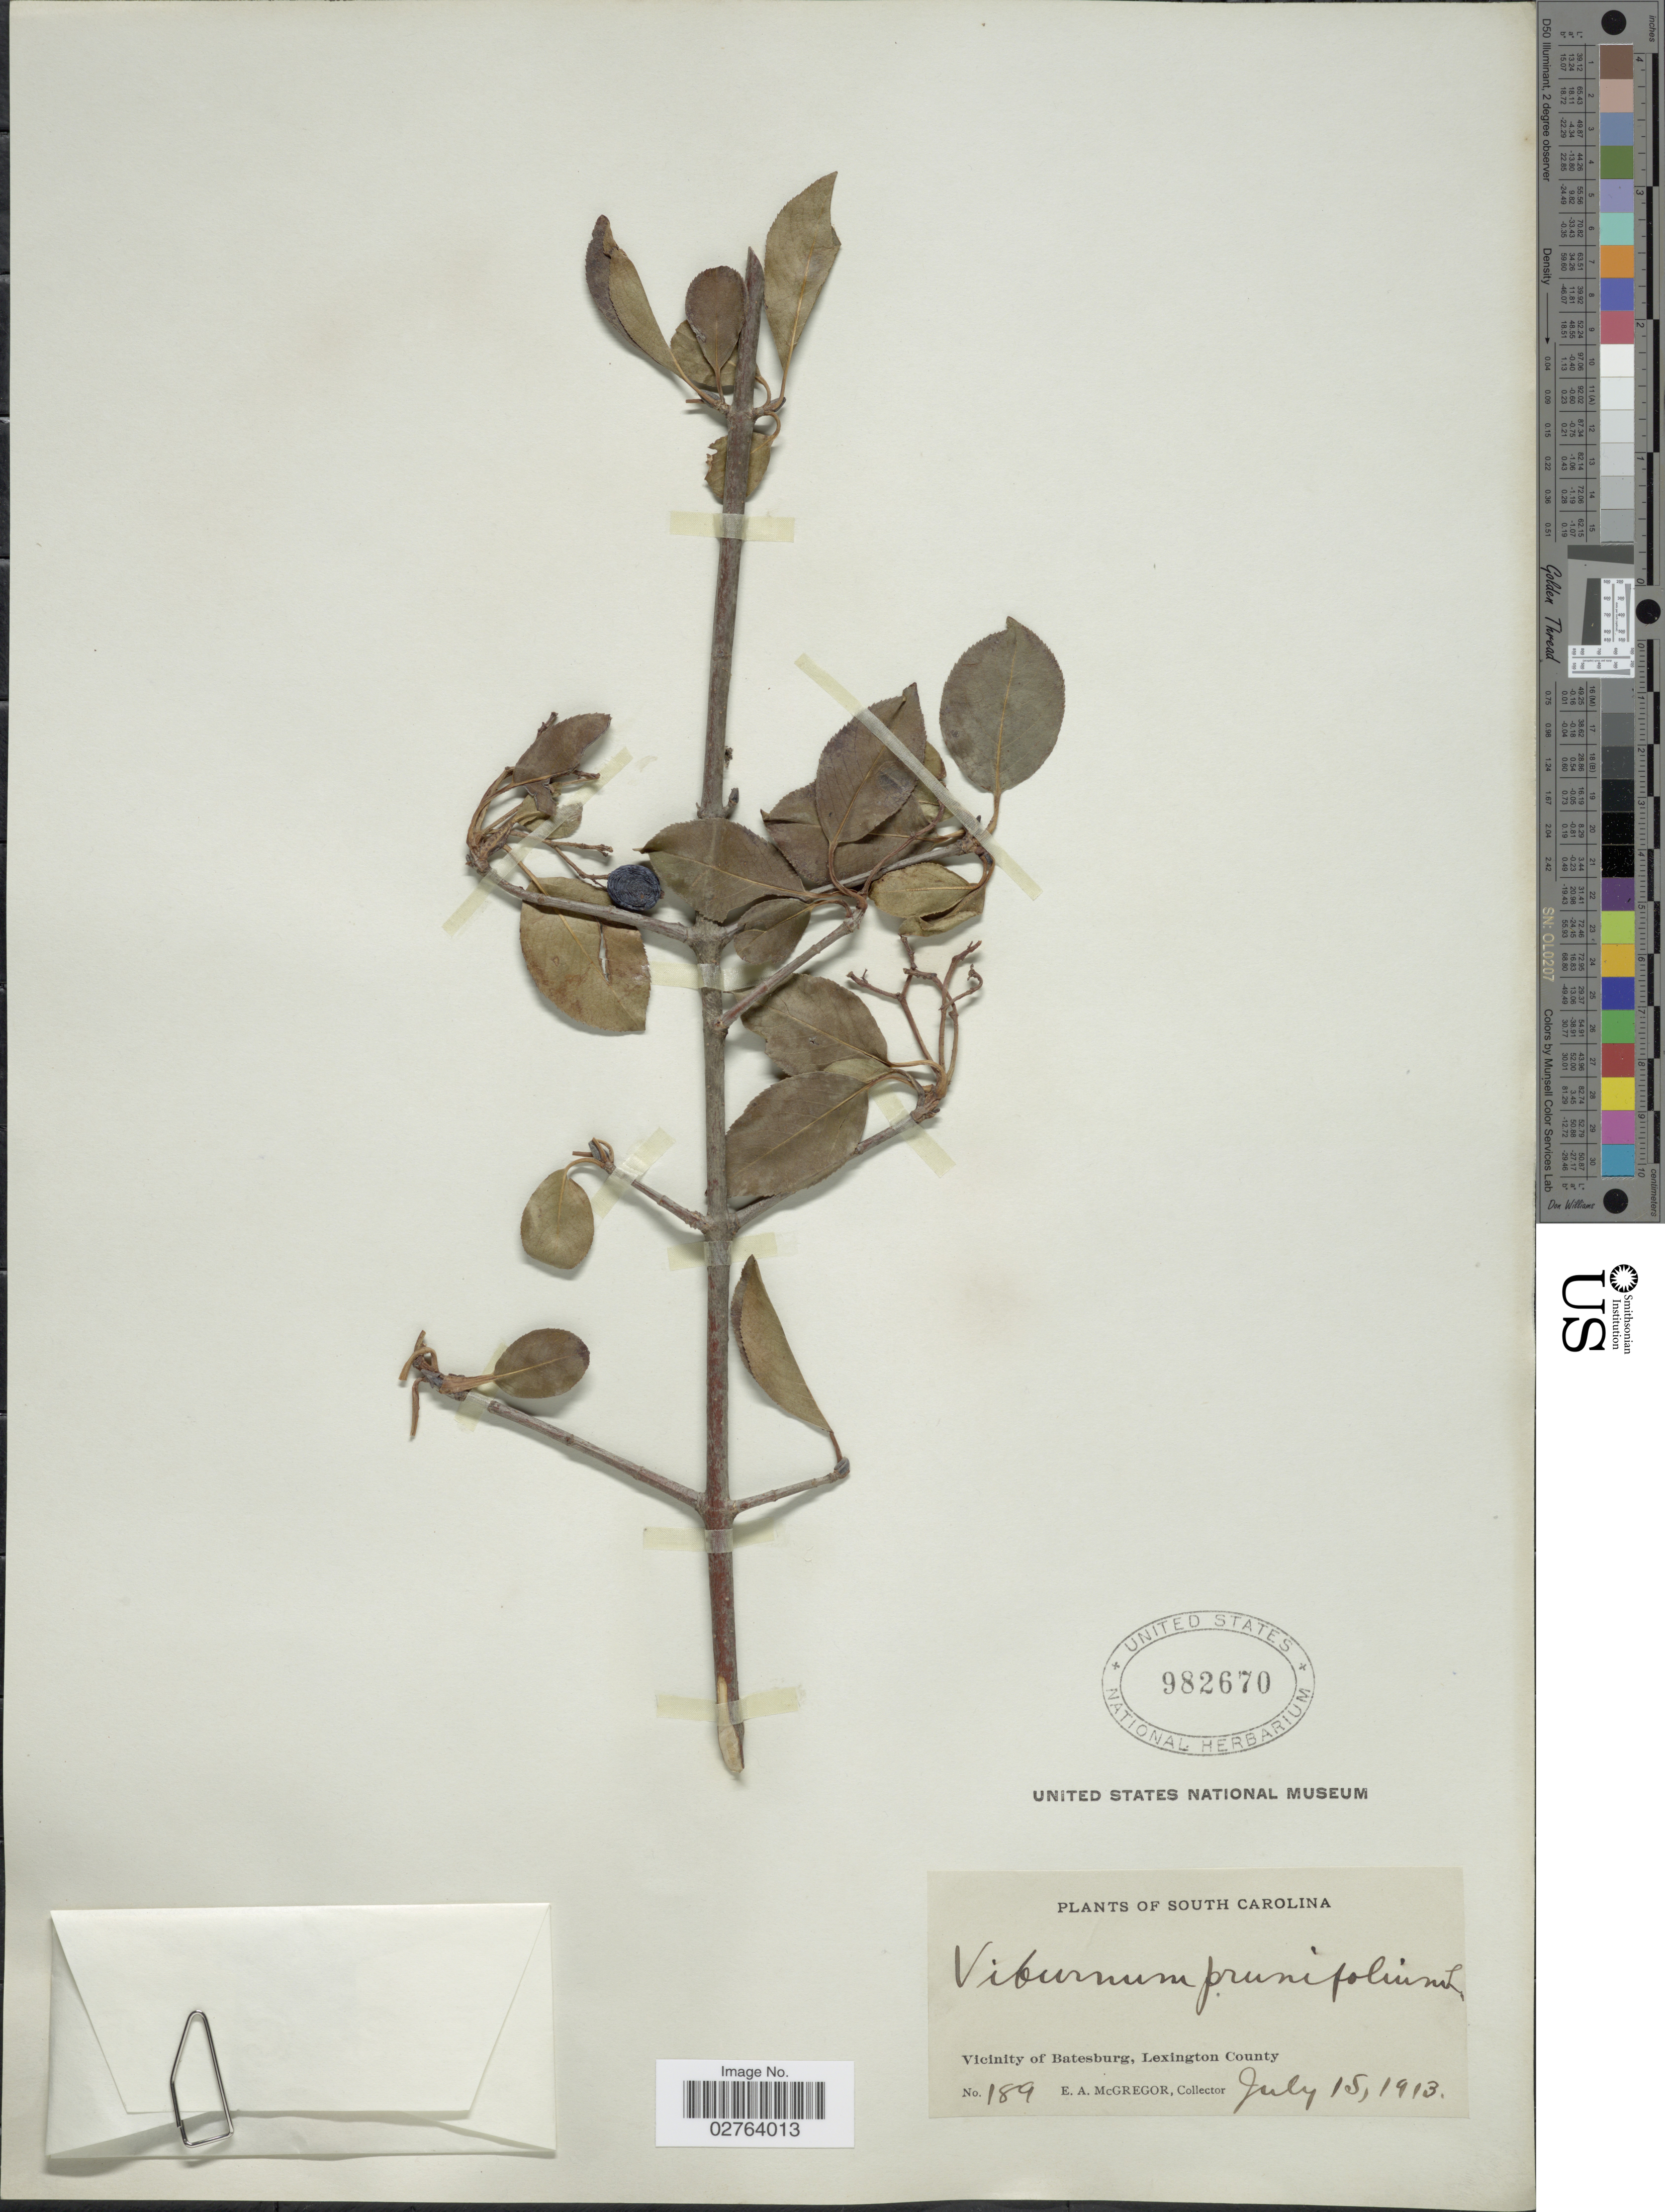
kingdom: Plantae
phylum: Tracheophyta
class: Magnoliopsida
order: Dipsacales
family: Viburnaceae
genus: Viburnum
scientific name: Viburnum prunifolium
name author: L.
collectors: E. A. McGregor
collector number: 189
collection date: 1913-07-15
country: United States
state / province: South Carolina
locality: Vicinity of Batesburg, Lexington County.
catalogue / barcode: US 982670